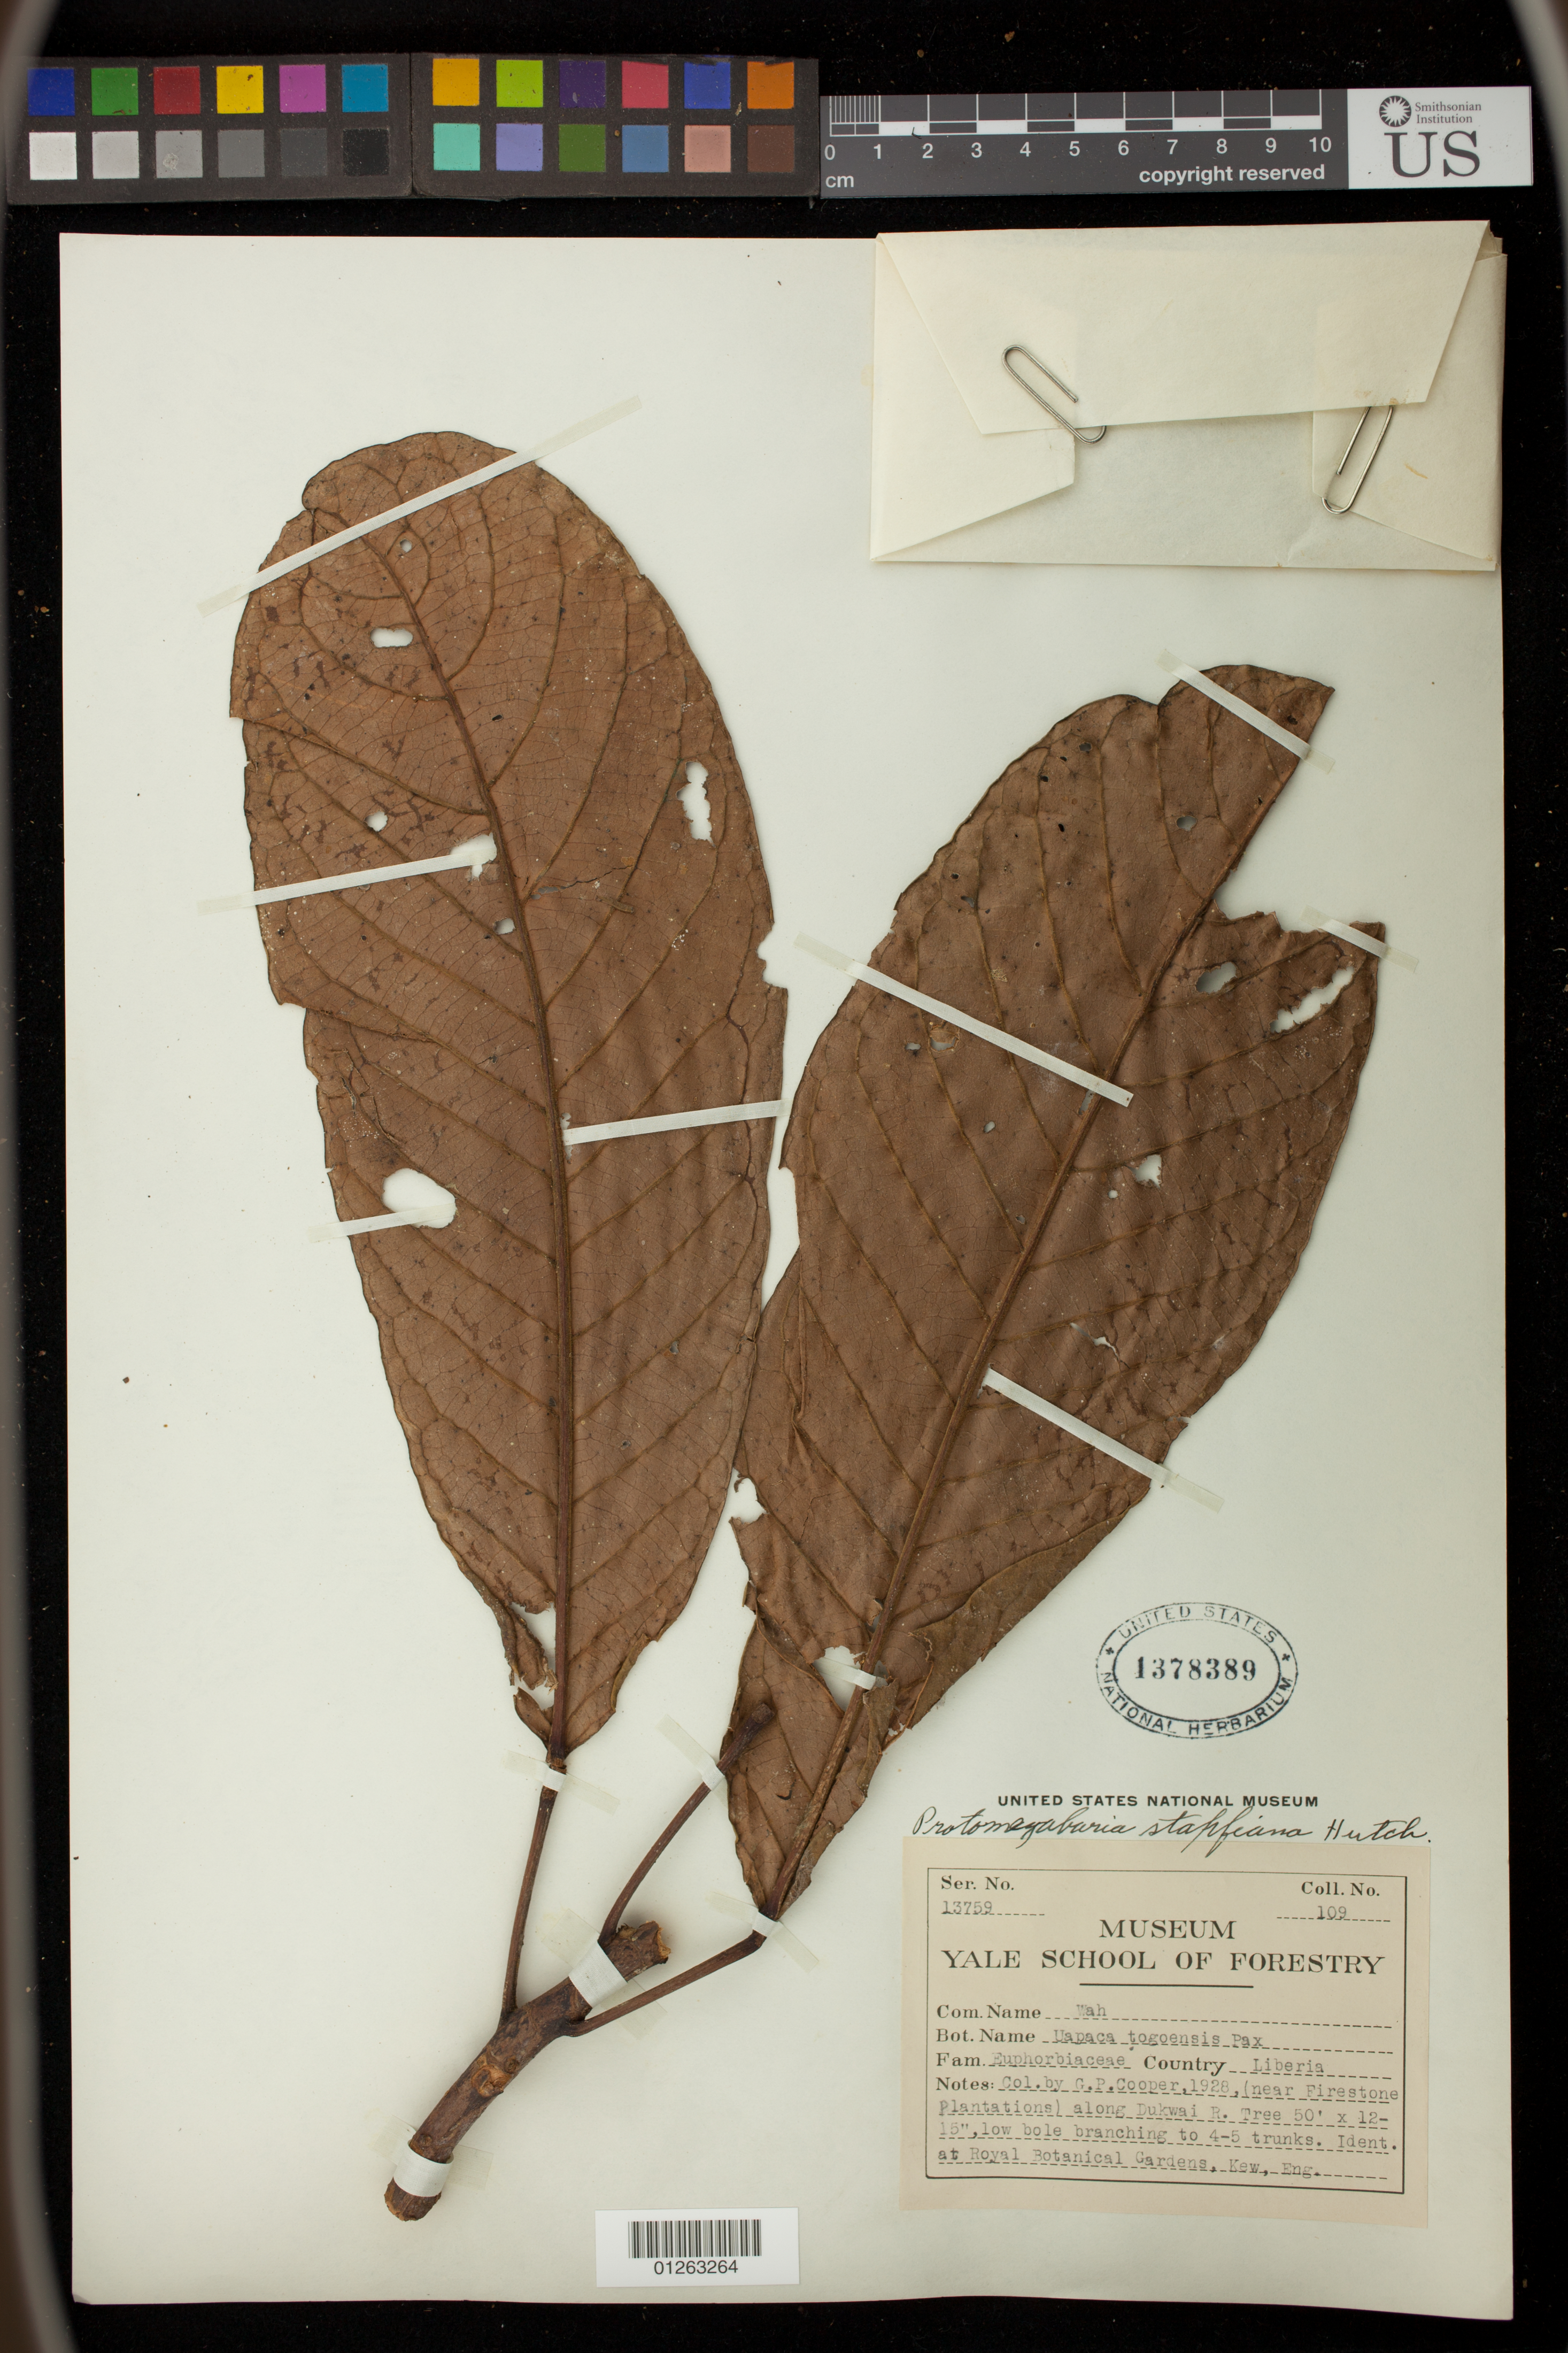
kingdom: Plantae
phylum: Tracheophyta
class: Magnoliopsida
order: Malpighiales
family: Phyllanthaceae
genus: Protomegabaria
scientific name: Protomegabaria stapfiana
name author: (Beills) Hutch.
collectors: G. Cooper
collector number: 13759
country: Liberia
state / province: Margibi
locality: Near Firestone Plantations along Dukwai R.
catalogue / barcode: US 1378389